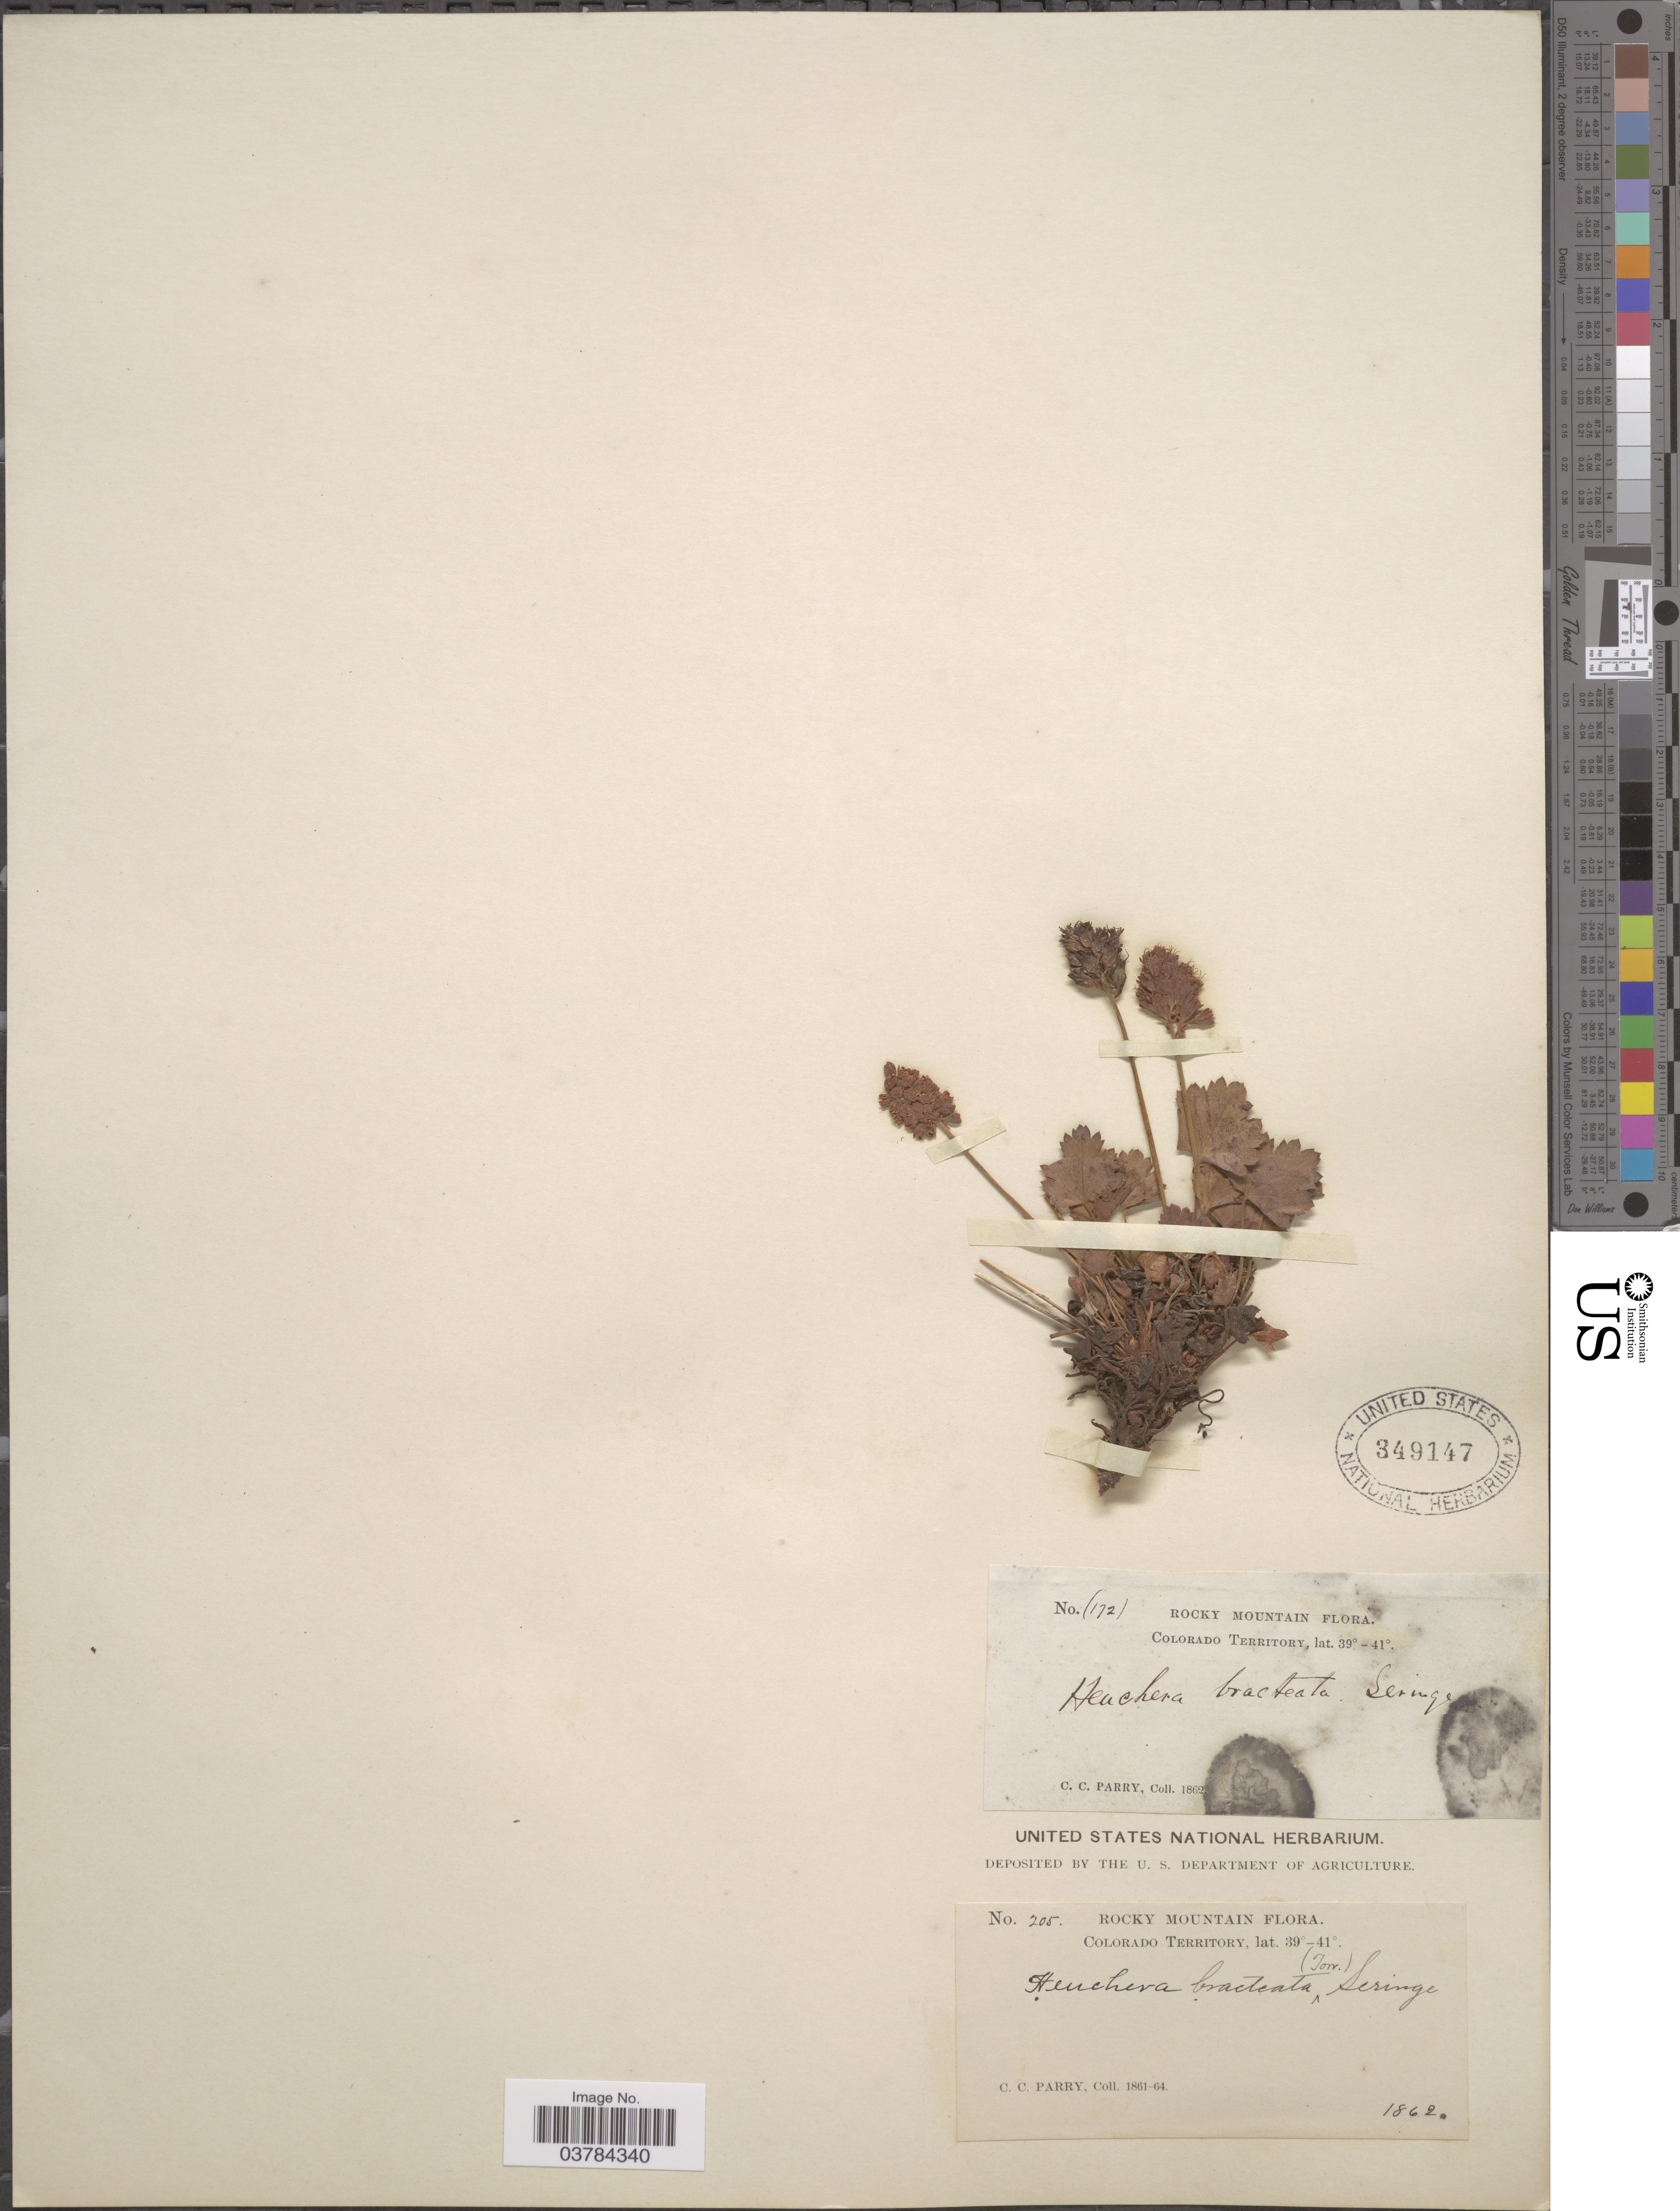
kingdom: Plantae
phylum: Tracheophyta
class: Magnoliopsida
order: Saxifragales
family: Saxifragaceae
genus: Heuchera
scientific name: Heuchera bracteata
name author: (Torr.) Ser.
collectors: C. C. Parry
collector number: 205/172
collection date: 1862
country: United States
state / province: Colorado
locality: Rocky Mountain.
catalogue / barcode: US 349147